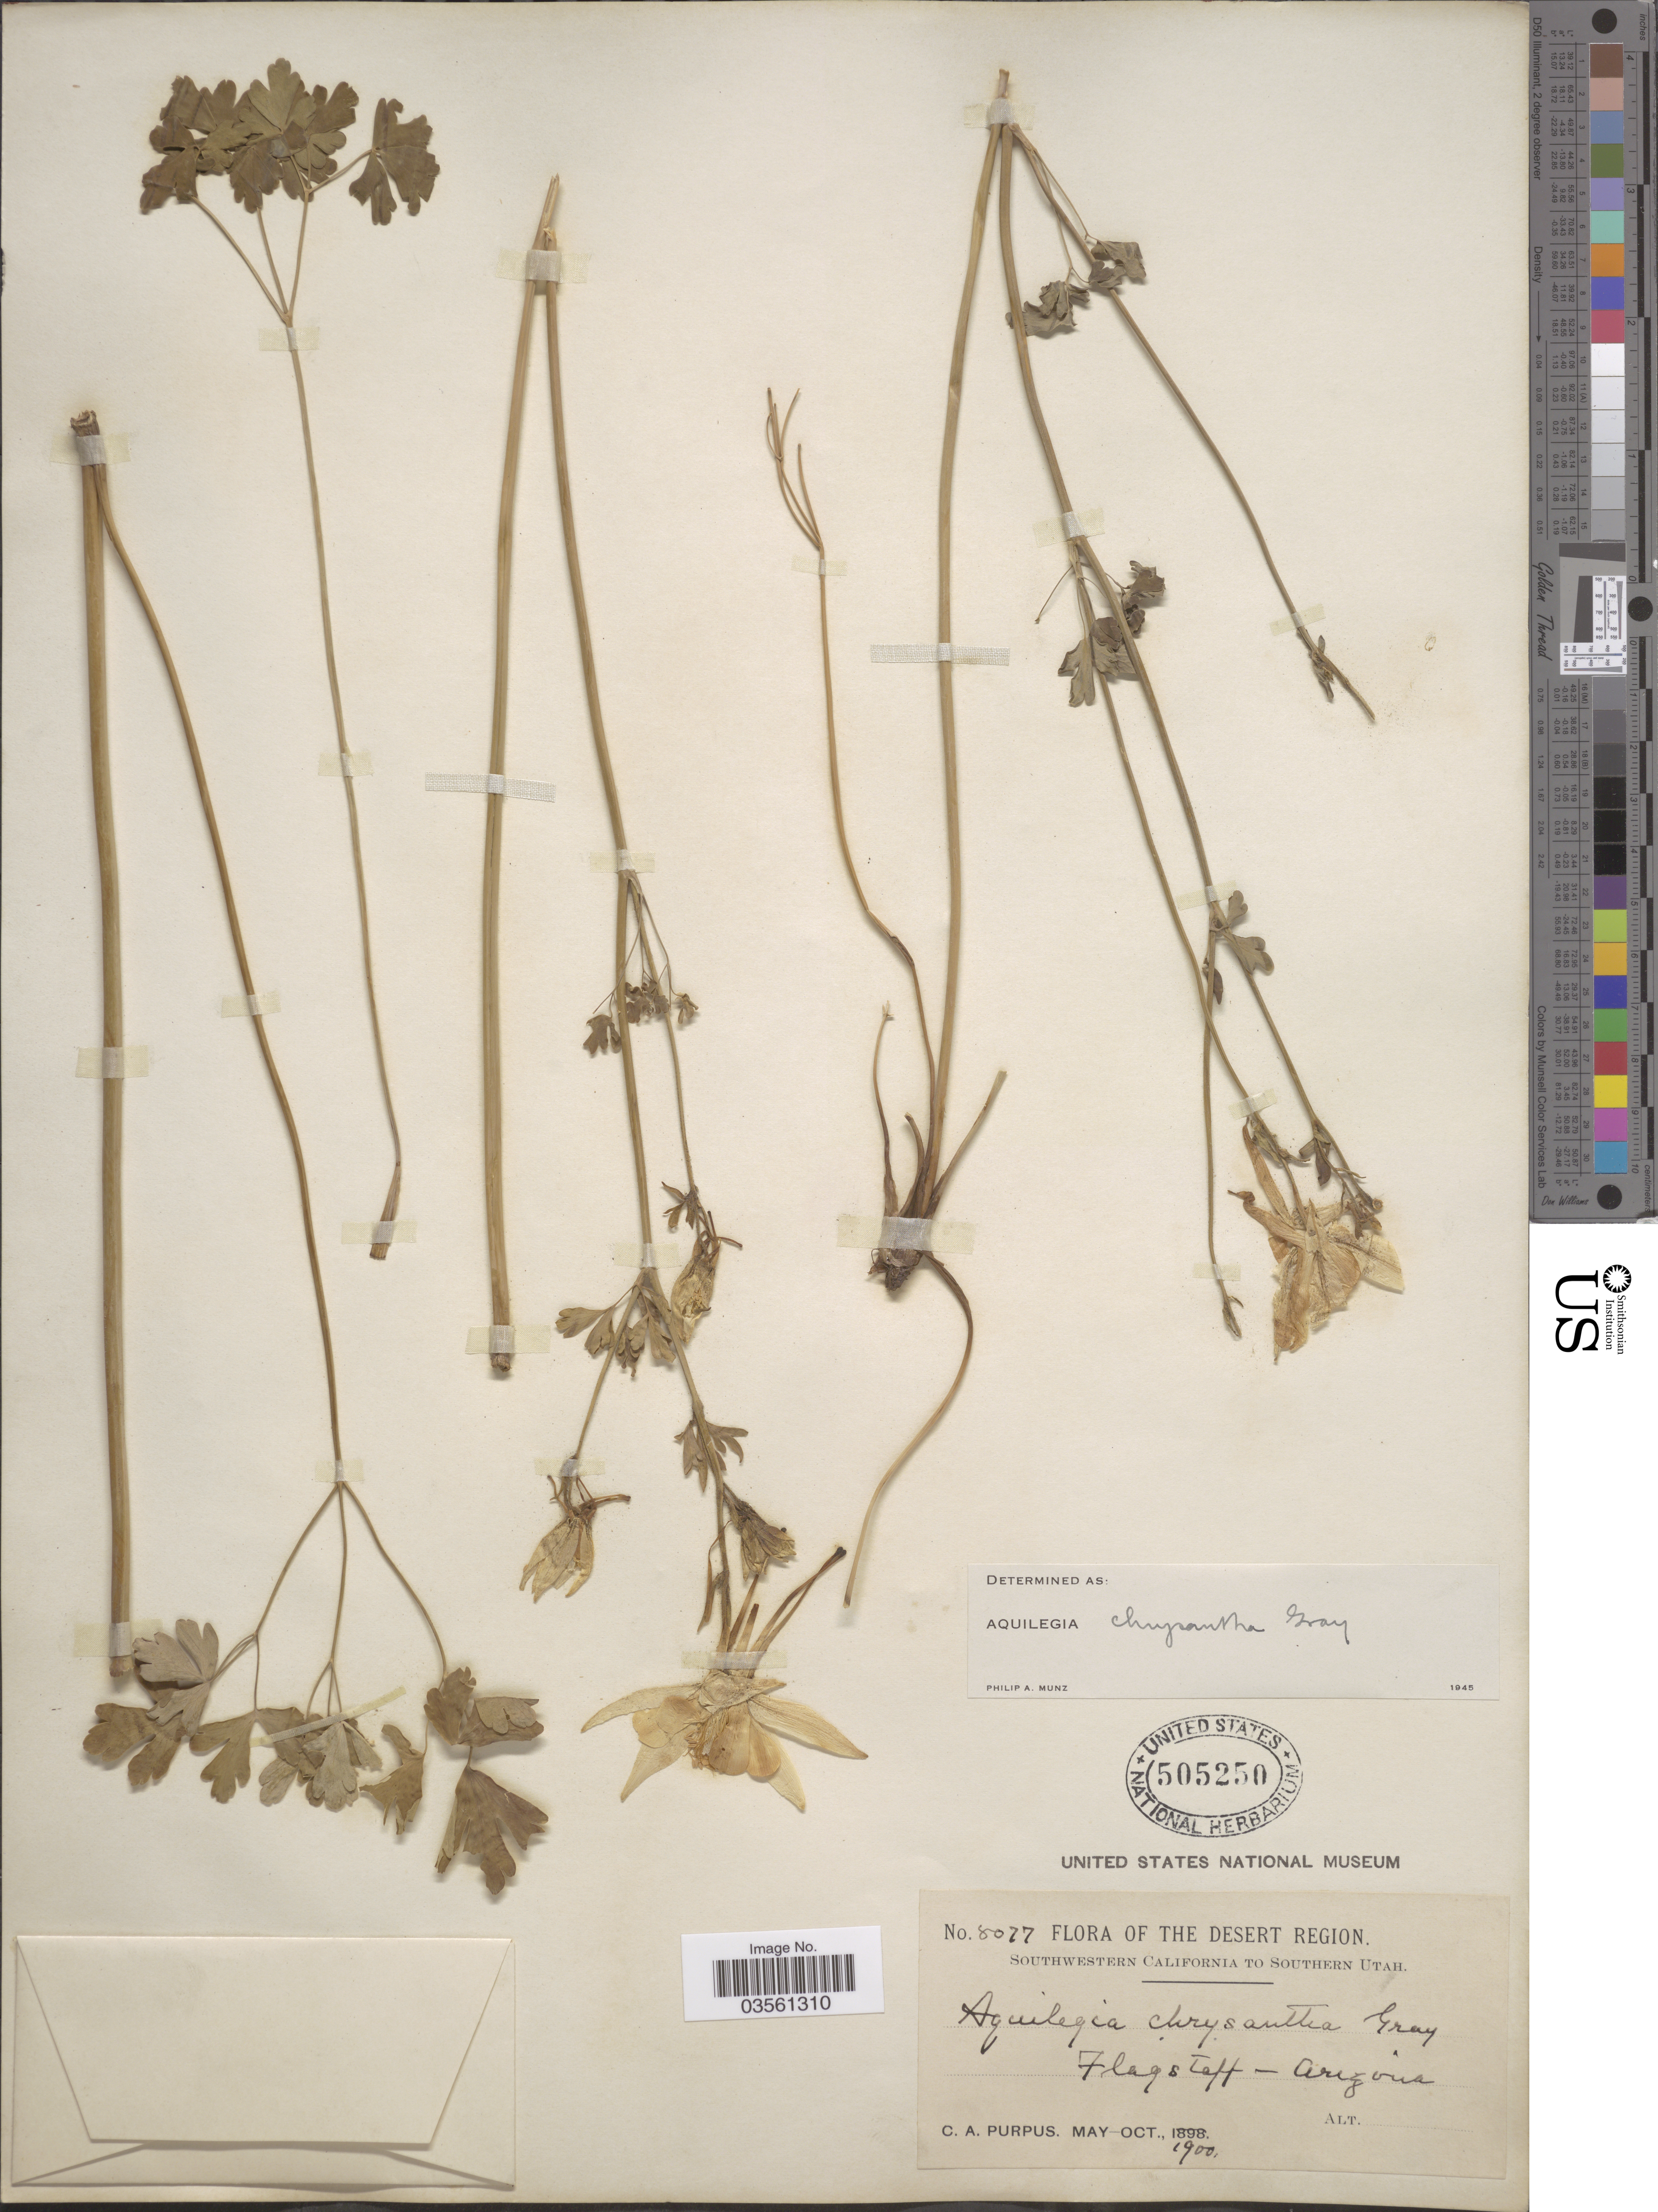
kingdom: Plantae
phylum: Tracheophyta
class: Magnoliopsida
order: Ranunculales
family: Ranunculaceae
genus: Aquilegia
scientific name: Aquilegia chrysantha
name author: A. Gray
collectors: C. A. Purpus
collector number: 8077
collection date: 1900-05/1900-10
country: United States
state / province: Arizona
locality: The Desert Region. Flagstaff.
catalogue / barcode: US 505250